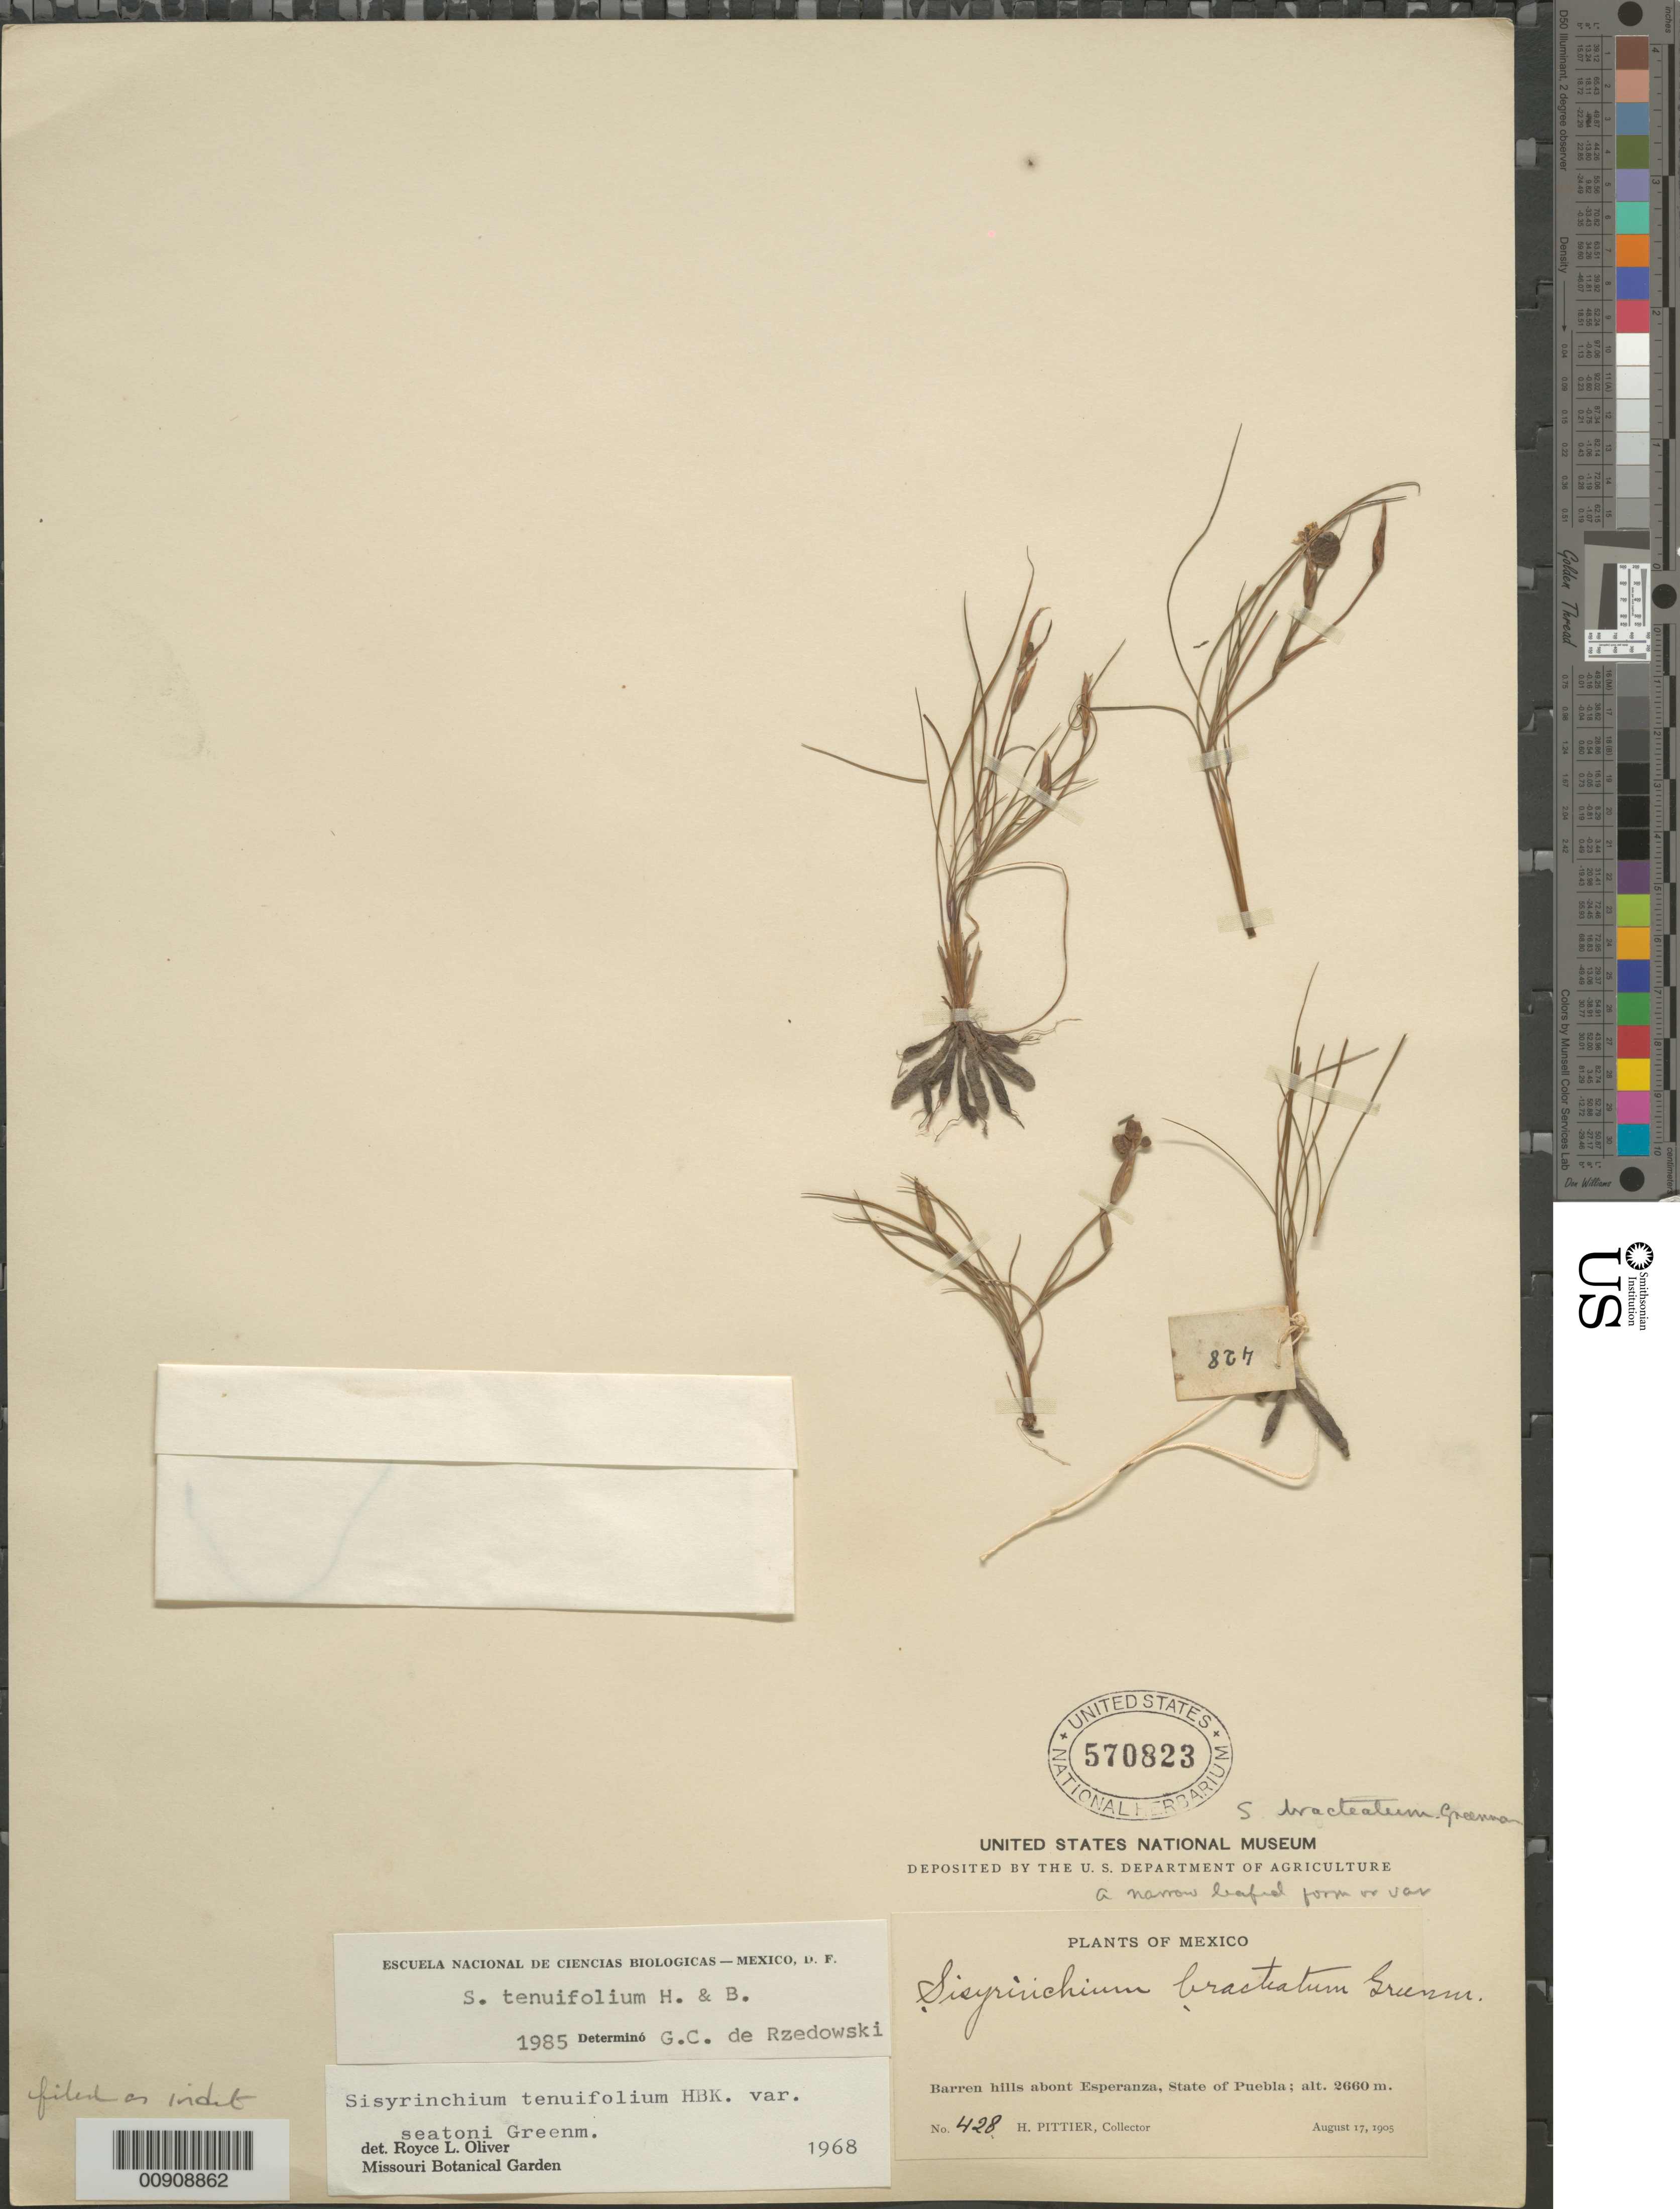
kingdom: Plantae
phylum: Tracheophyta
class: Liliopsida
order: Asparagales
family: Iridaceae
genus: Sisyrinchium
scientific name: Sisyrinchium sp.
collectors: H. F. Pittier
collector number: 428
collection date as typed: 17 Aug 1905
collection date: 1905-08-17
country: Mexico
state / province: Puebla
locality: About Esperanza, State of Puebla.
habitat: Barren hills.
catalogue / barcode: US 570823